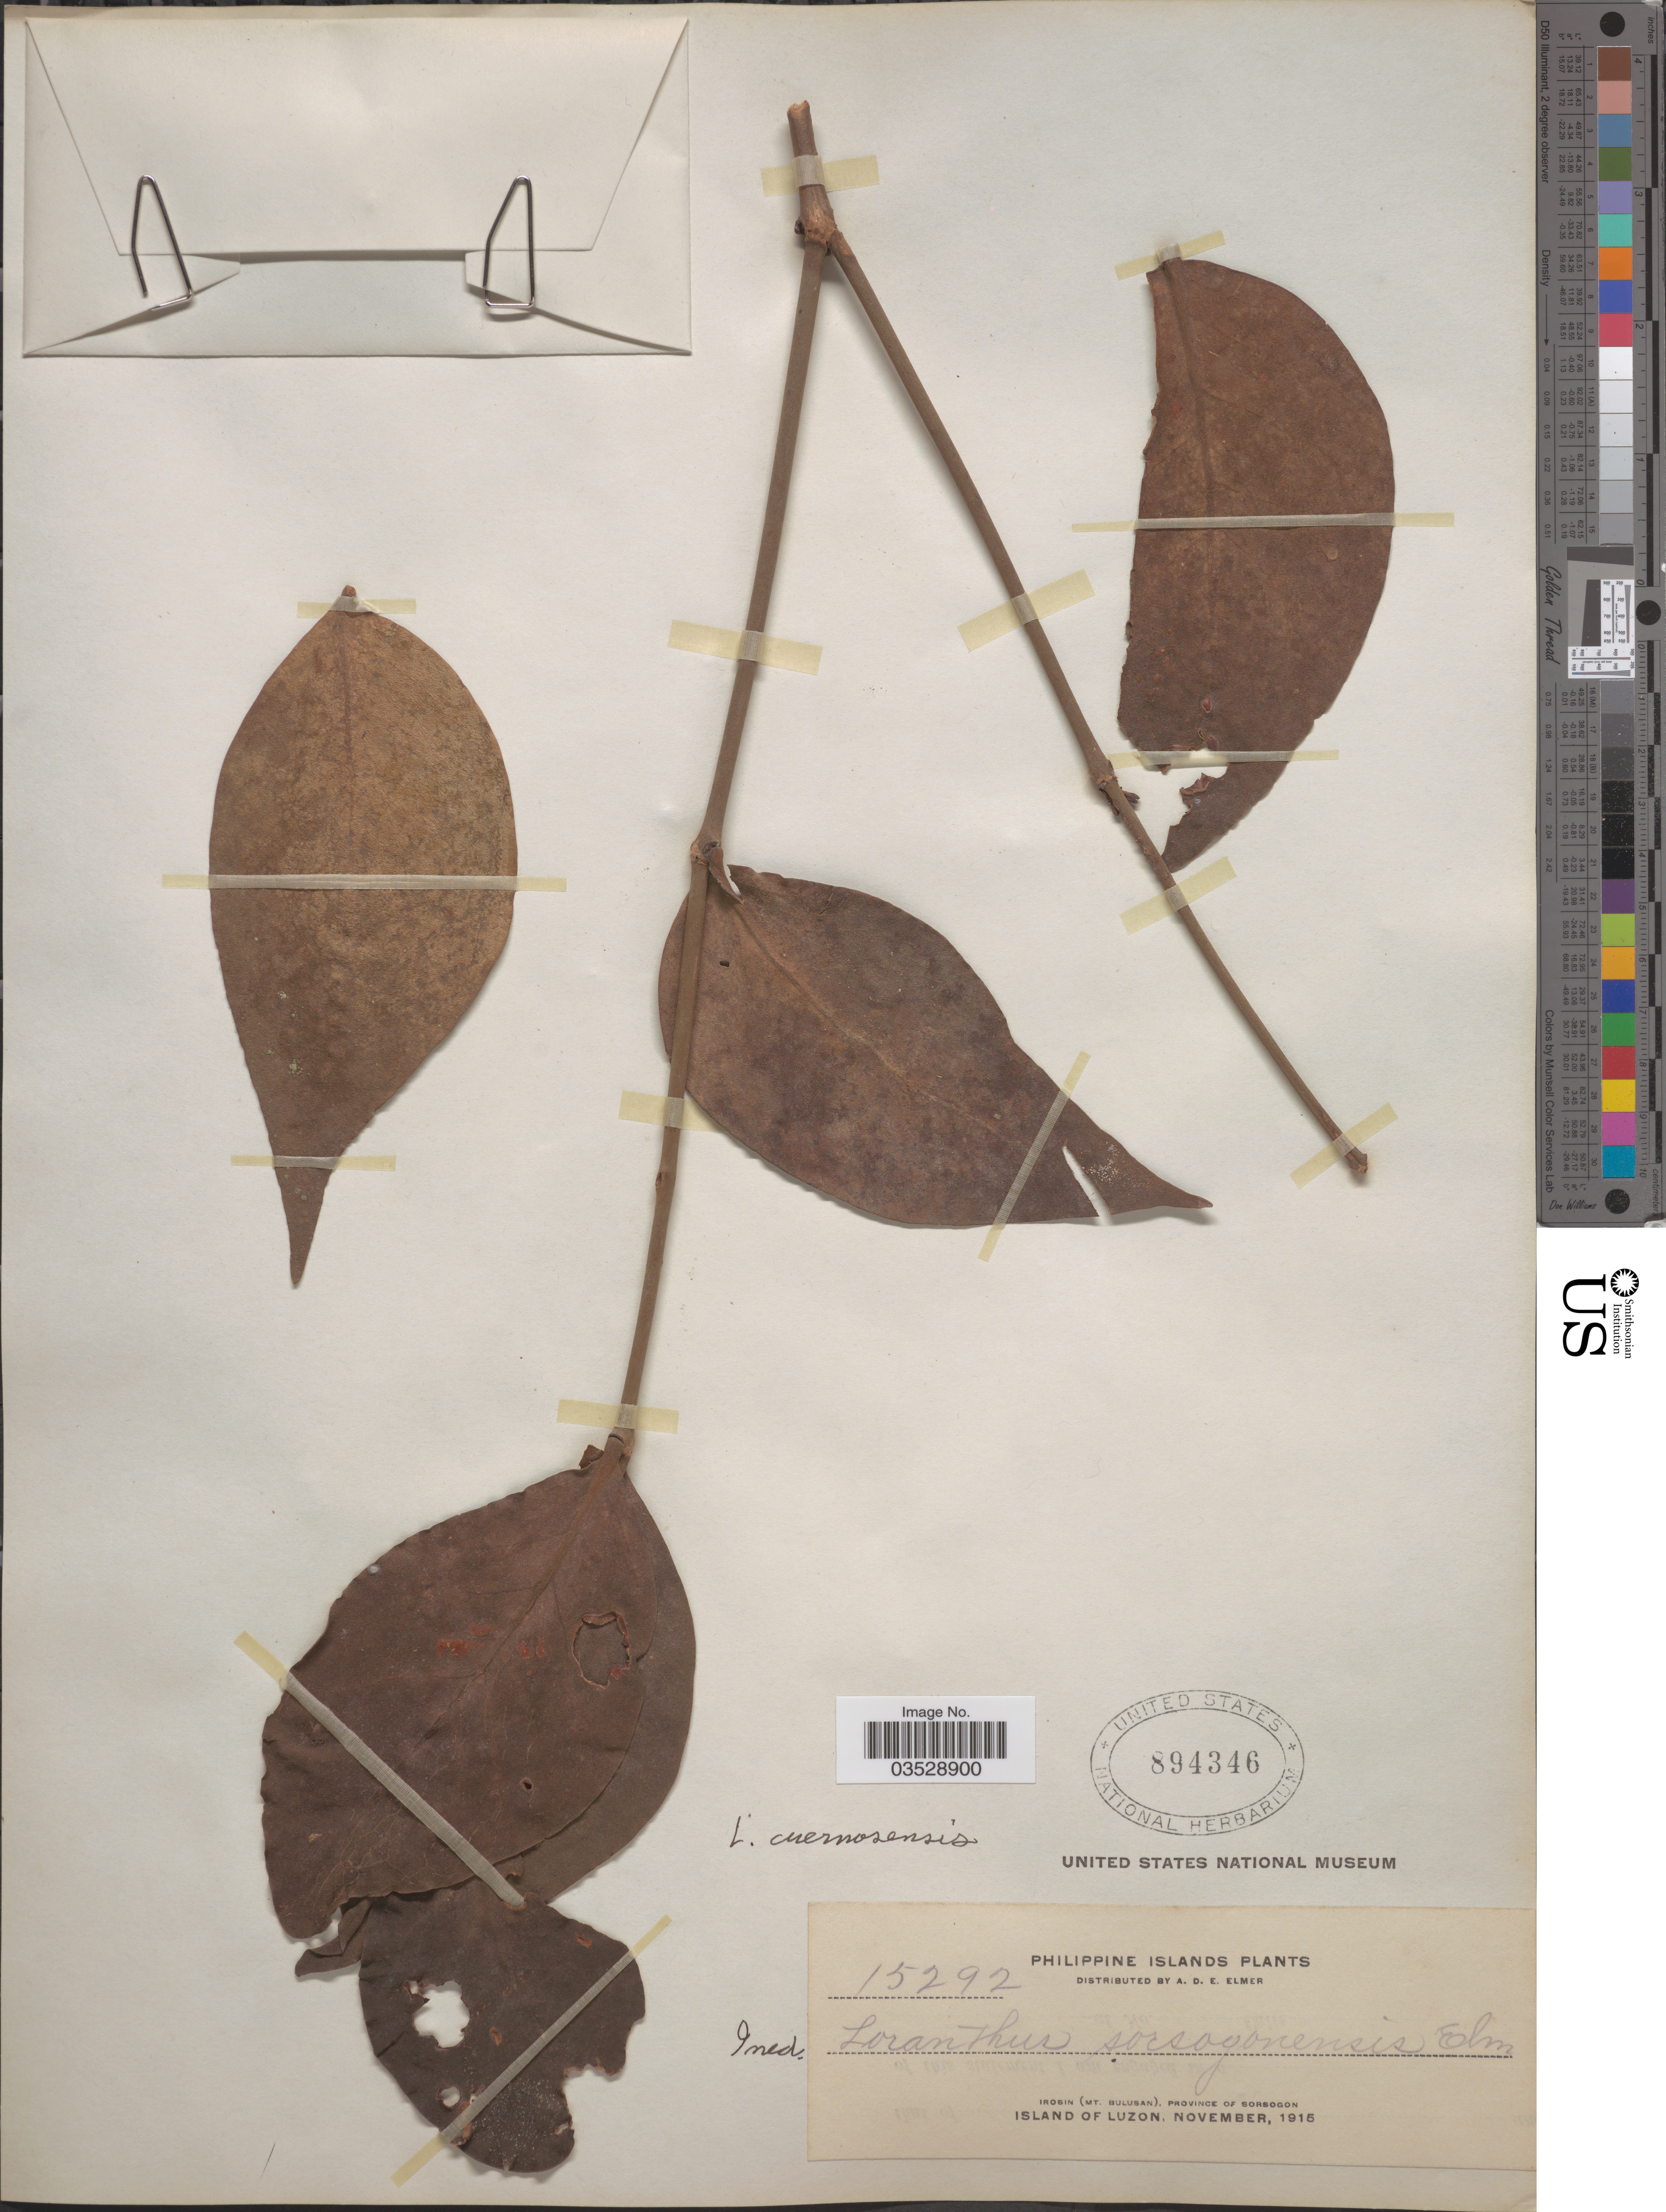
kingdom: Plantae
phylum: Tracheophyta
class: Magnoliopsida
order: Santalales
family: Loranthaceae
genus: Amyema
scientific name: Amyema cuernosensis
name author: (Elmer) Barlow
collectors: A. D. E. Elmer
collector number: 15292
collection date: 1915-11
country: Philippines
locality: Philippine Islands. Irosin (Mt. Bulusan), Province of Sorsogon, Island of Luzon.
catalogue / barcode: US 894346